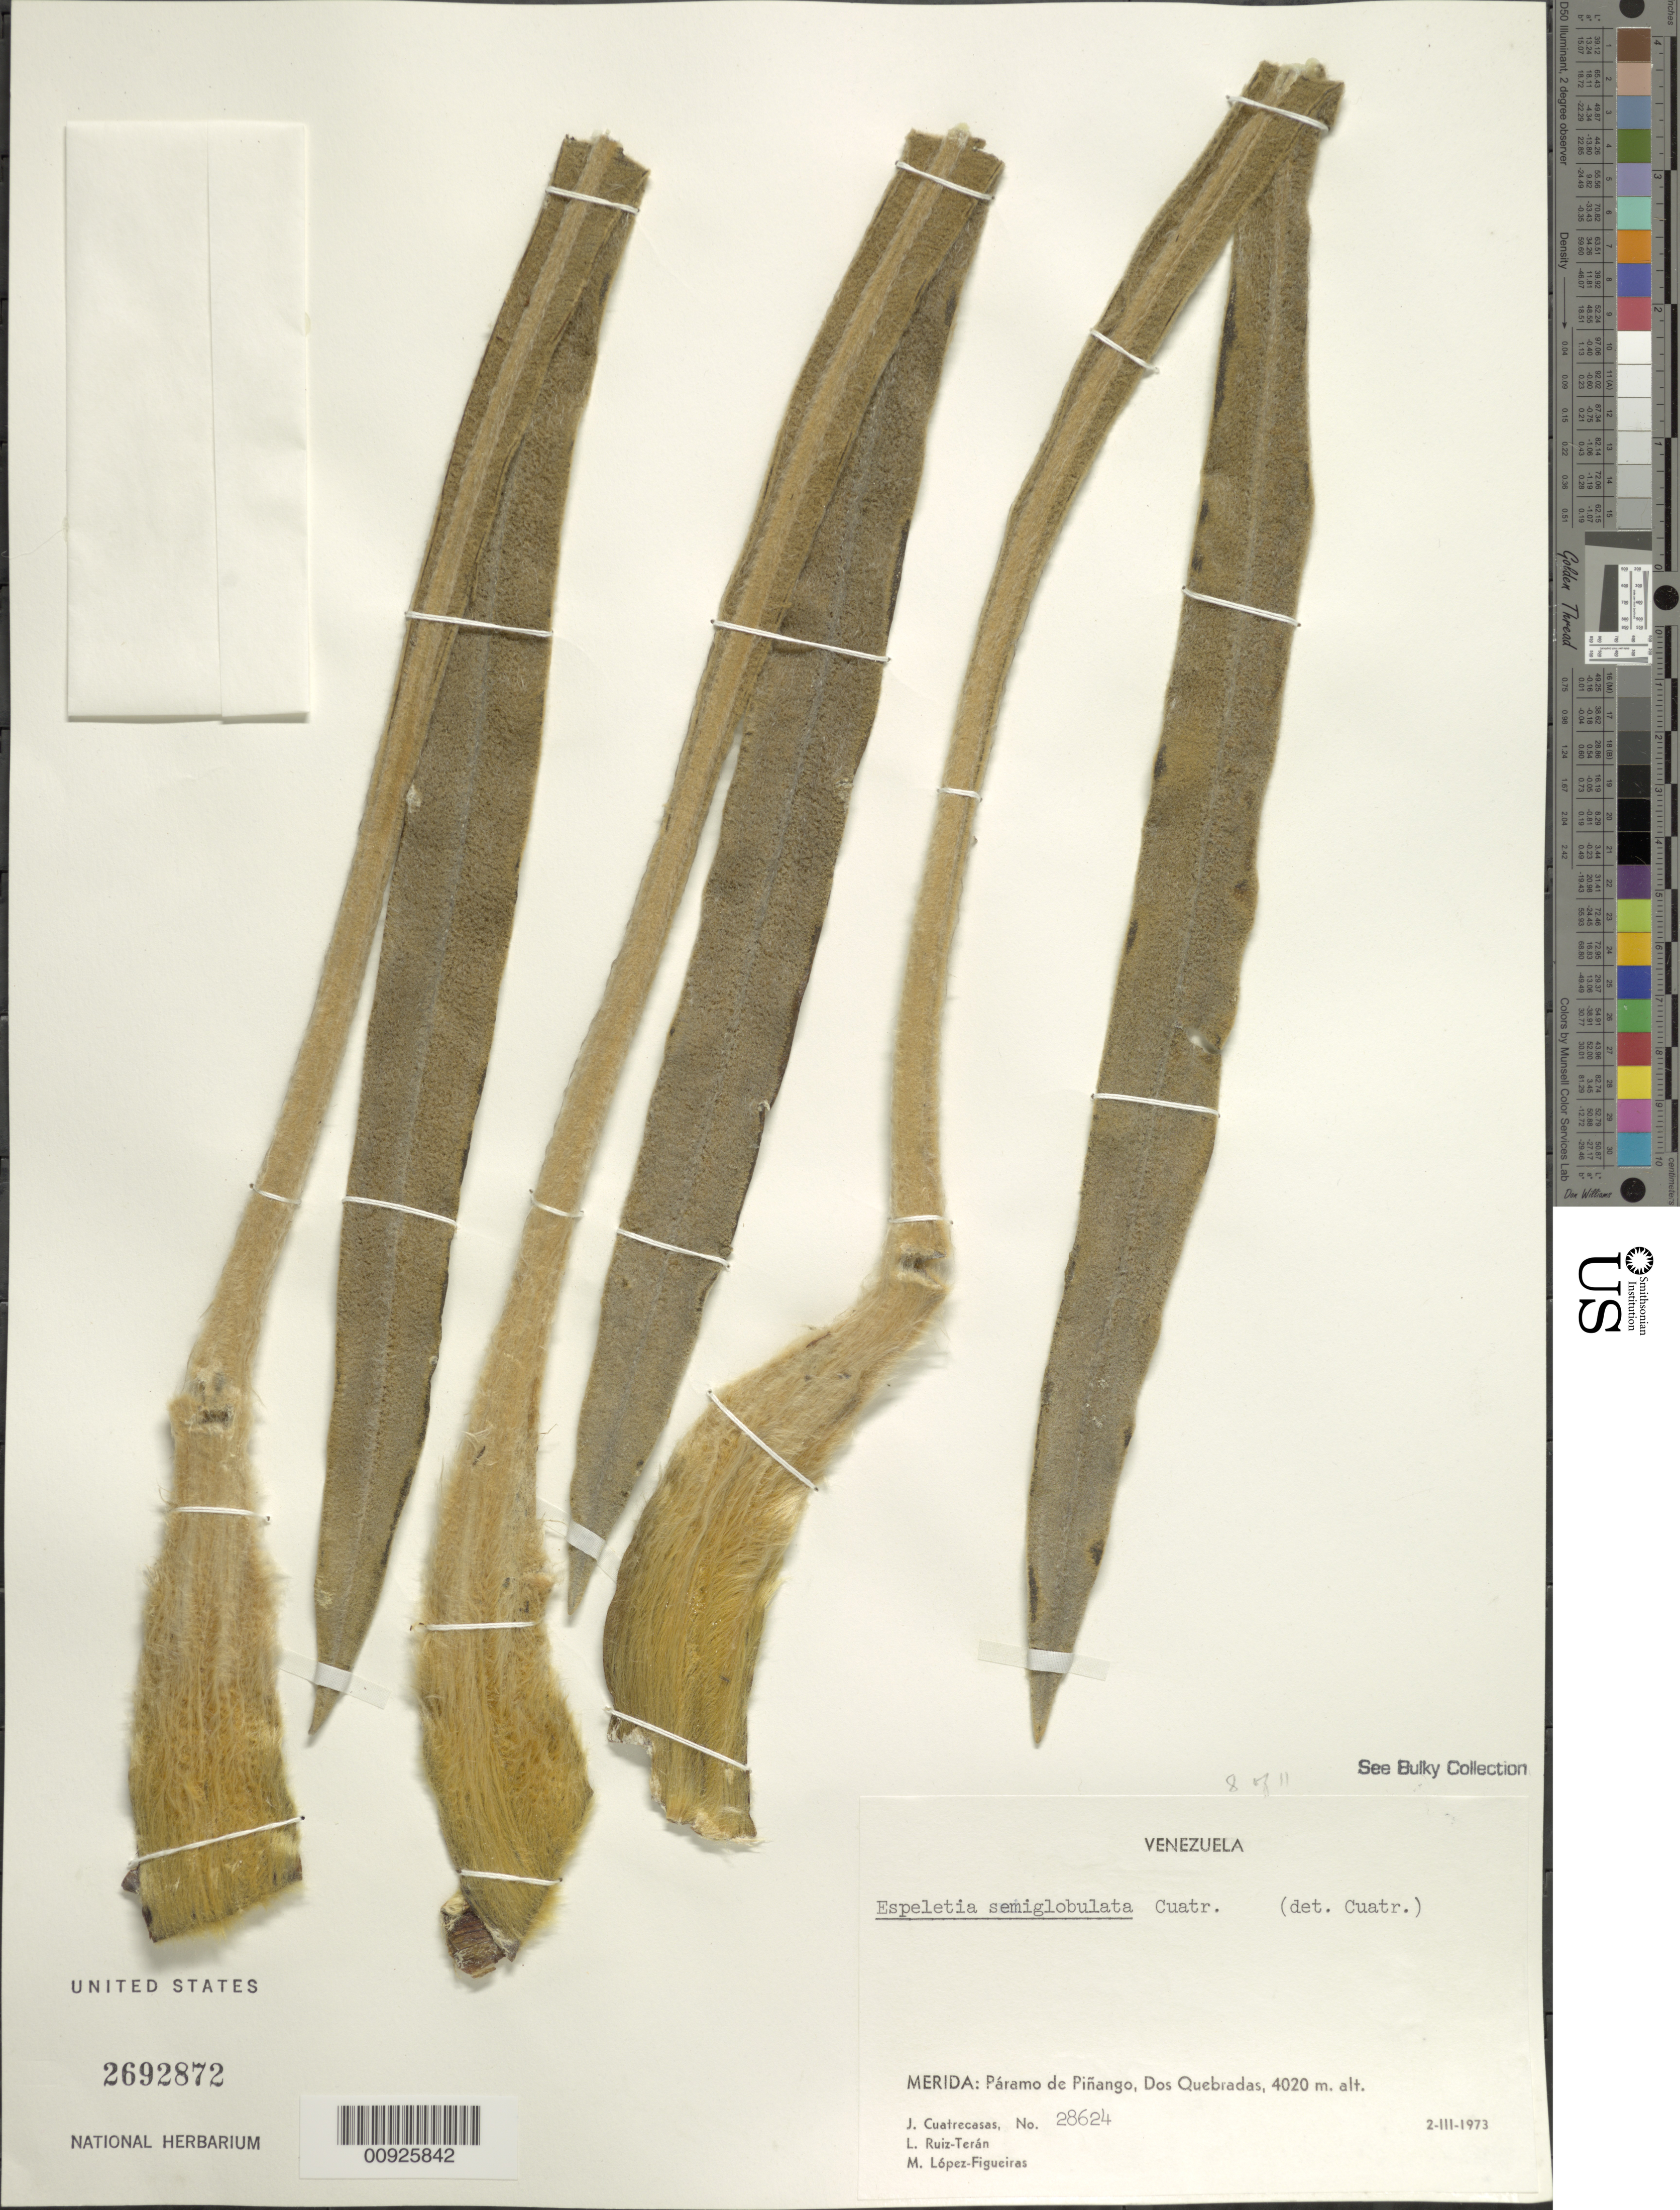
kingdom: Plantae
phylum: Tracheophyta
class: Magnoliopsida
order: Asterales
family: Asteraceae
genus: Espeletia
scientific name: Espeletia semiglobulata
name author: Cuatrec.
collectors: J. Cuatrecasas, L. E. Ruíz-Terán & M. López Figueiras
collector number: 28624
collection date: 1973-03-02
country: Venezuela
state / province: Mérida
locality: P. de Piñango. Páramo de Piñango, Dos Quebradas.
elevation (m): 4020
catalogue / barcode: US 2692872